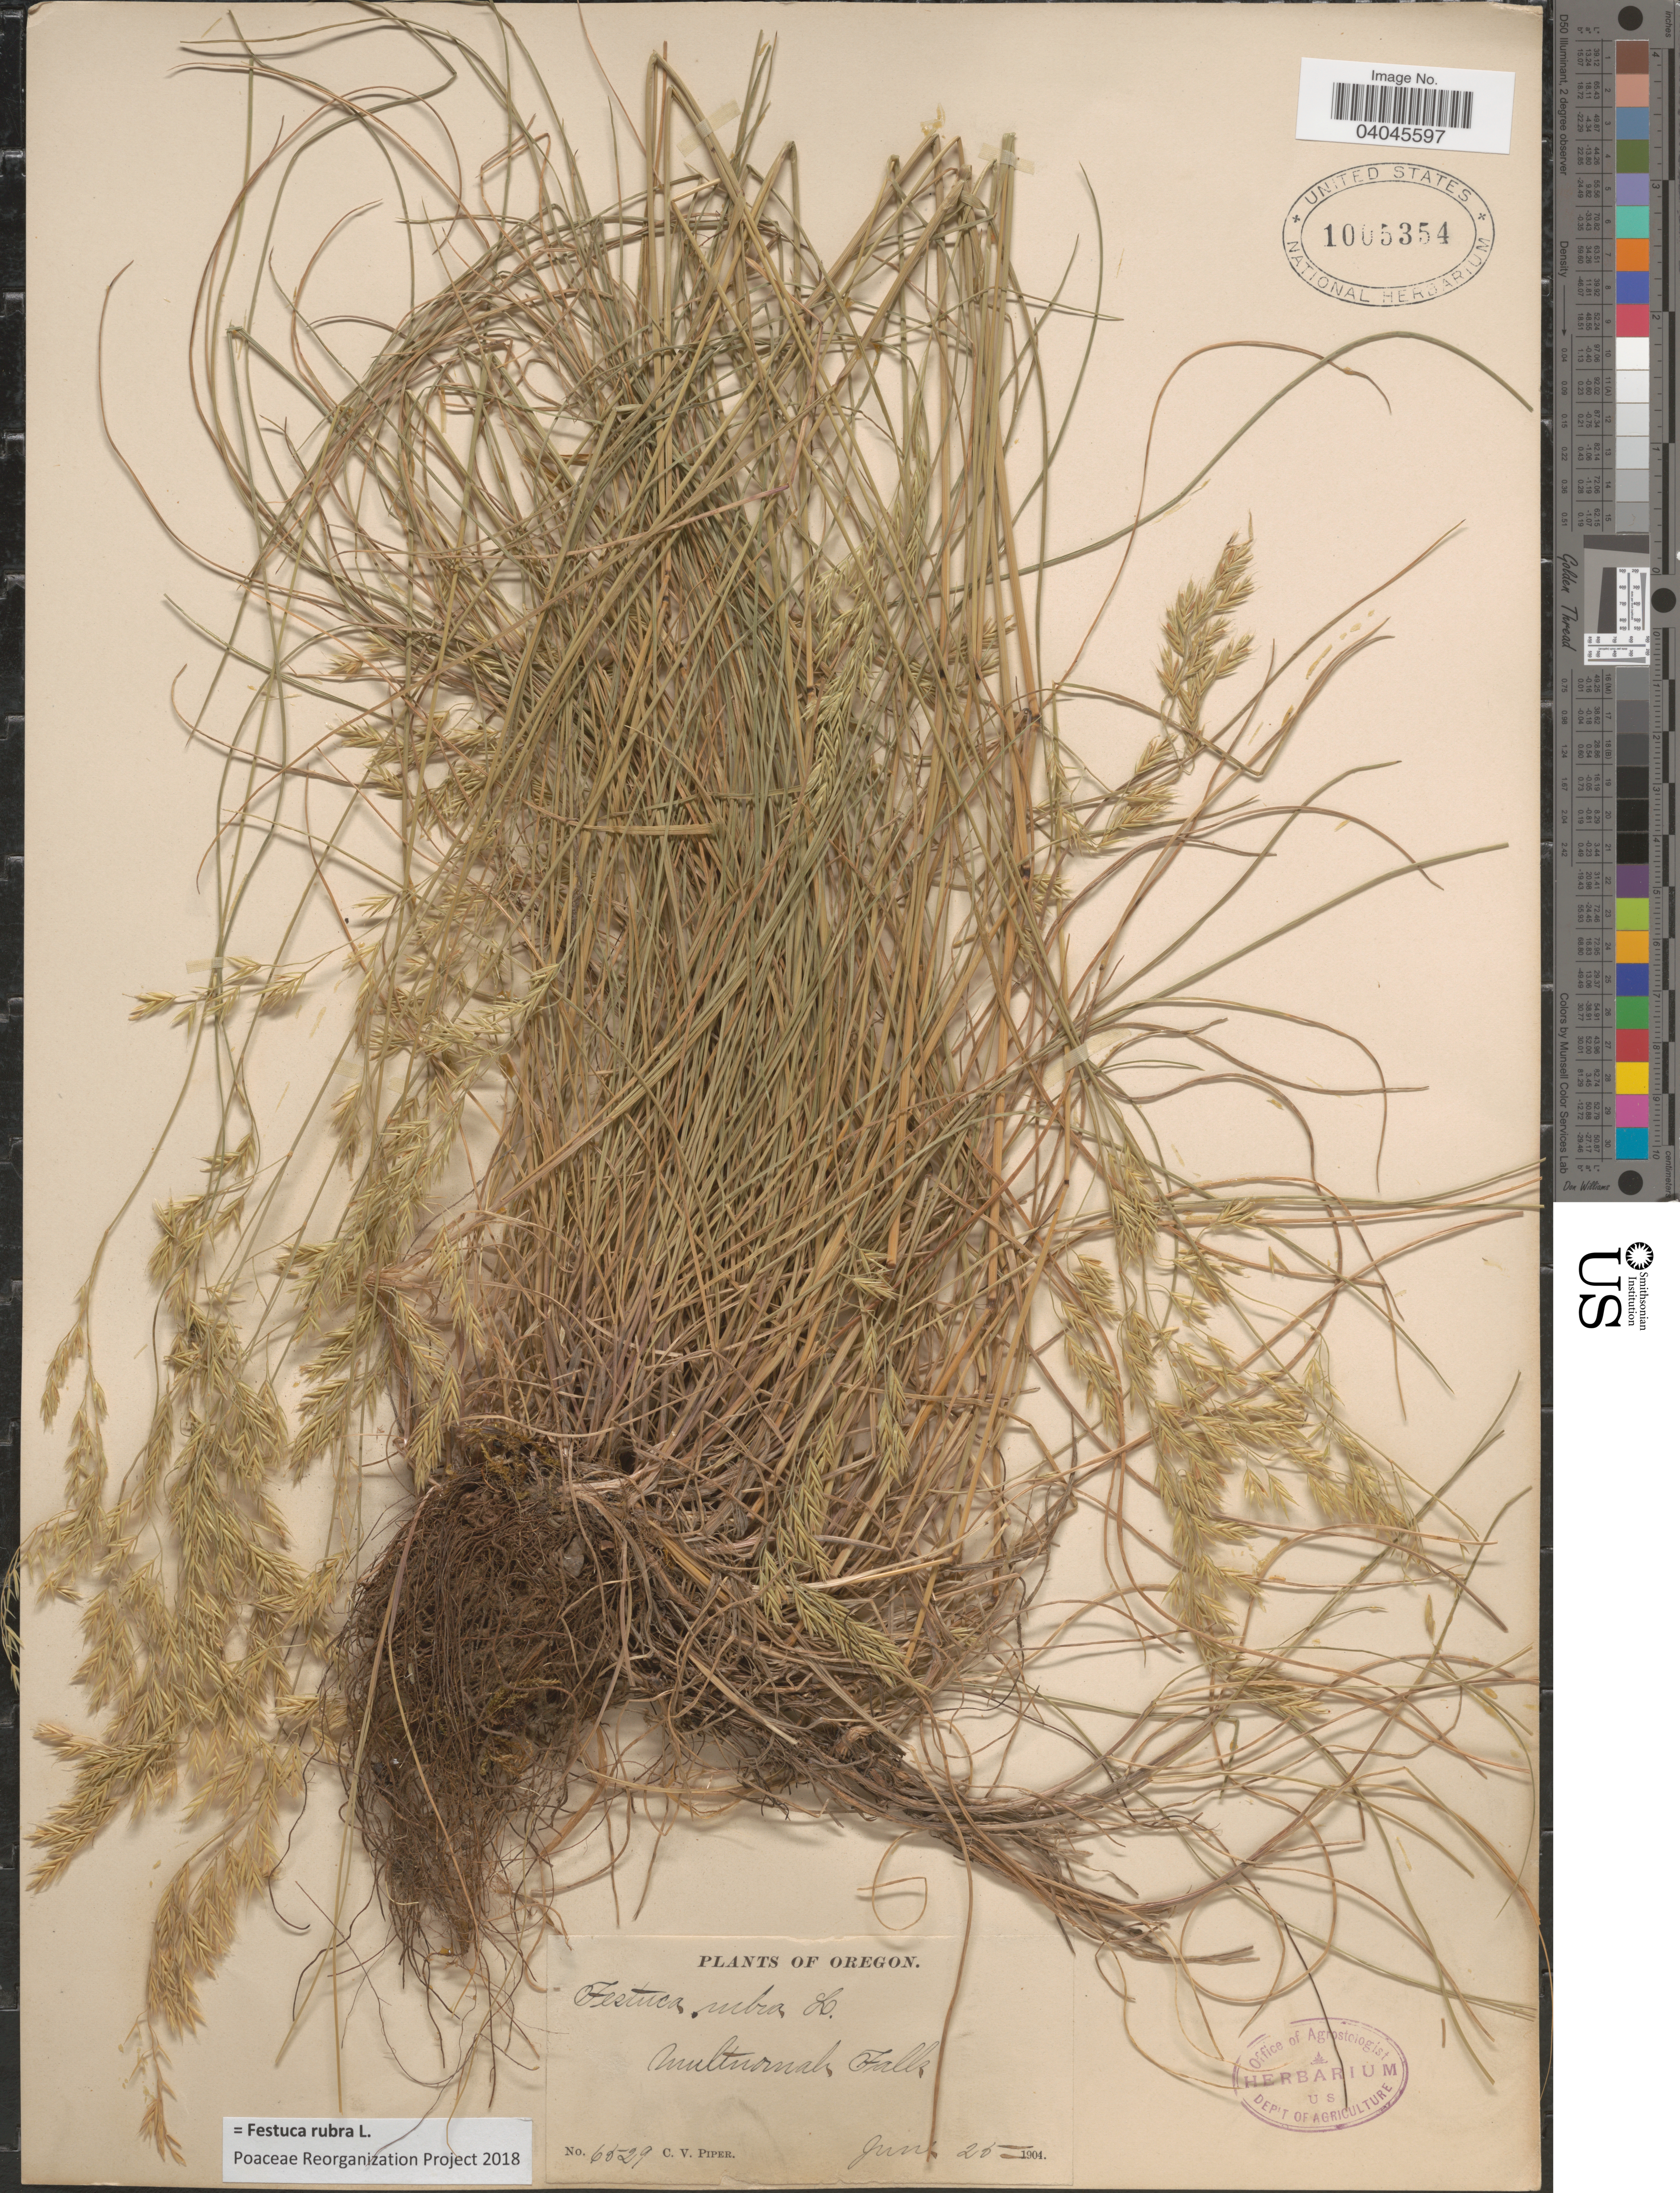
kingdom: Plantae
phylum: Tracheophyta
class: Liliopsida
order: Poales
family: Poaceae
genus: Festuca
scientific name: Festuca rubra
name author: L.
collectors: C. V. Piper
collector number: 6529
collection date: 1904-06-25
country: United States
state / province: Oregon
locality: Multnomah Falls.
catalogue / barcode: US 1005354